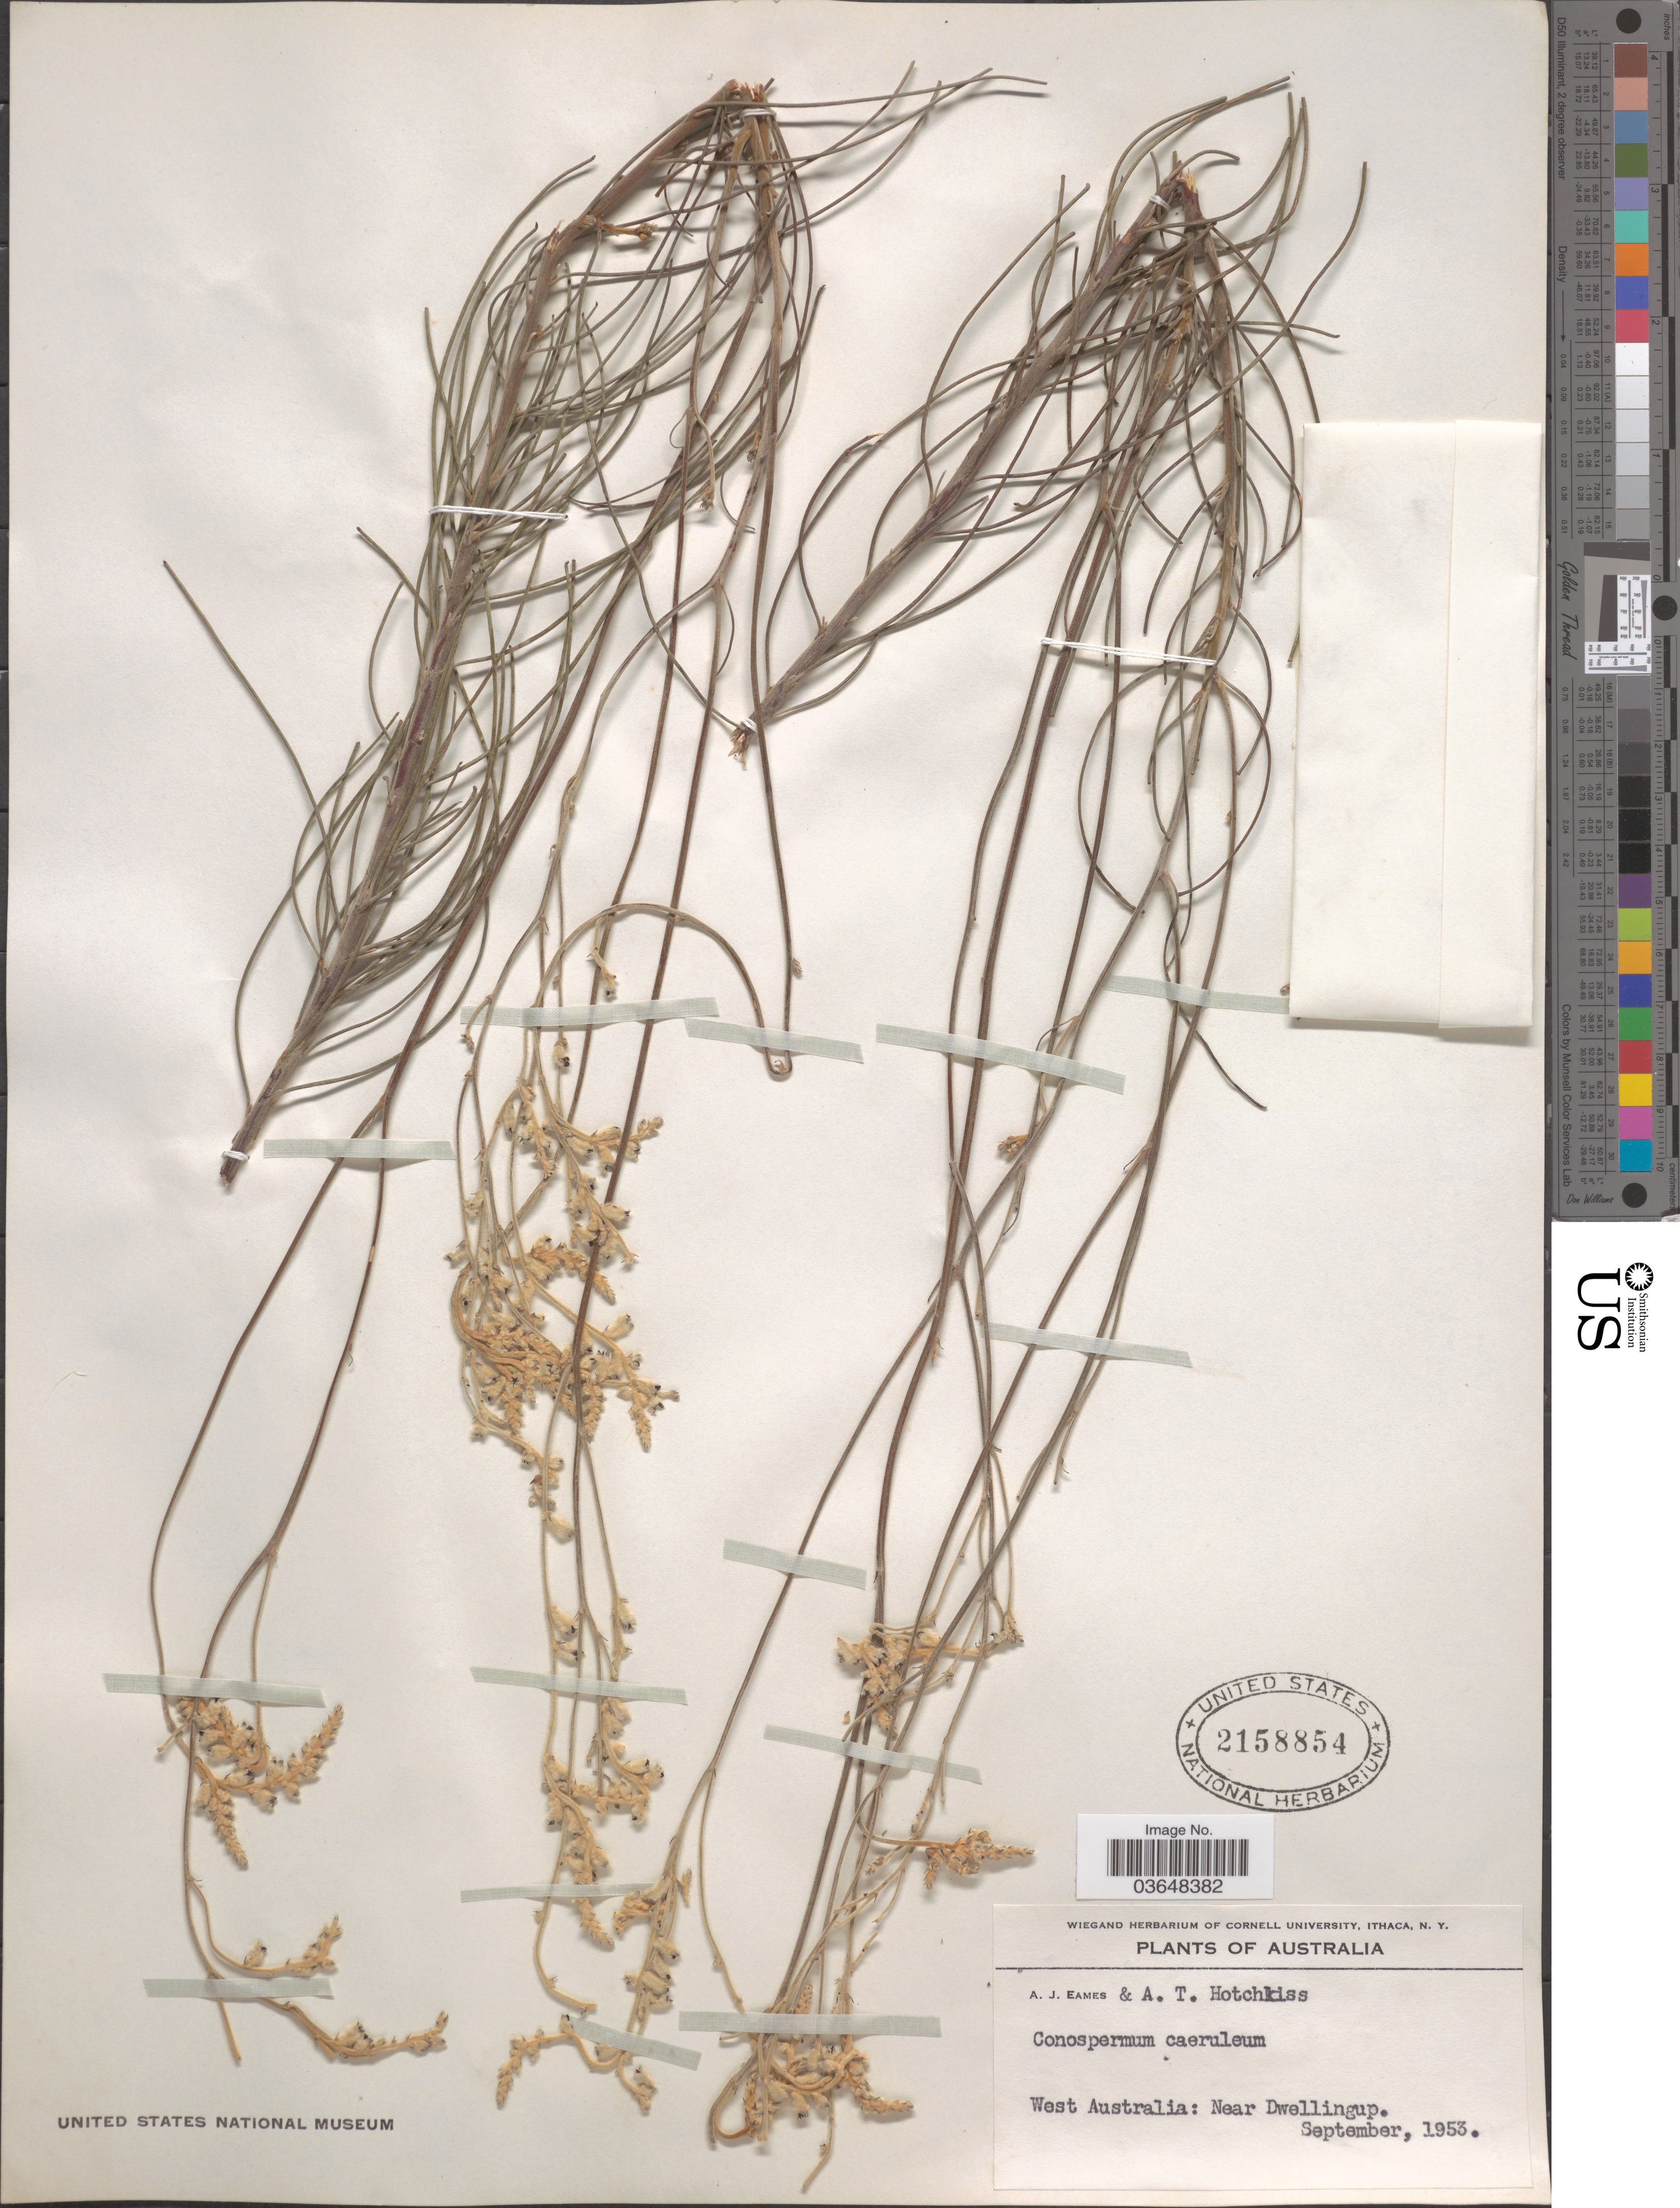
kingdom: Plantae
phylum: Tracheophyta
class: Magnoliopsida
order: Proteales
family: Proteaceae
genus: Conospermum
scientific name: Conospermum caeruleum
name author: R. Br.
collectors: A. J. Eames & A. Hotchkiss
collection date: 1953-09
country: Australia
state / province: Western Australia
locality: West Australia: Near Dwellingup.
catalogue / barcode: US 2158854